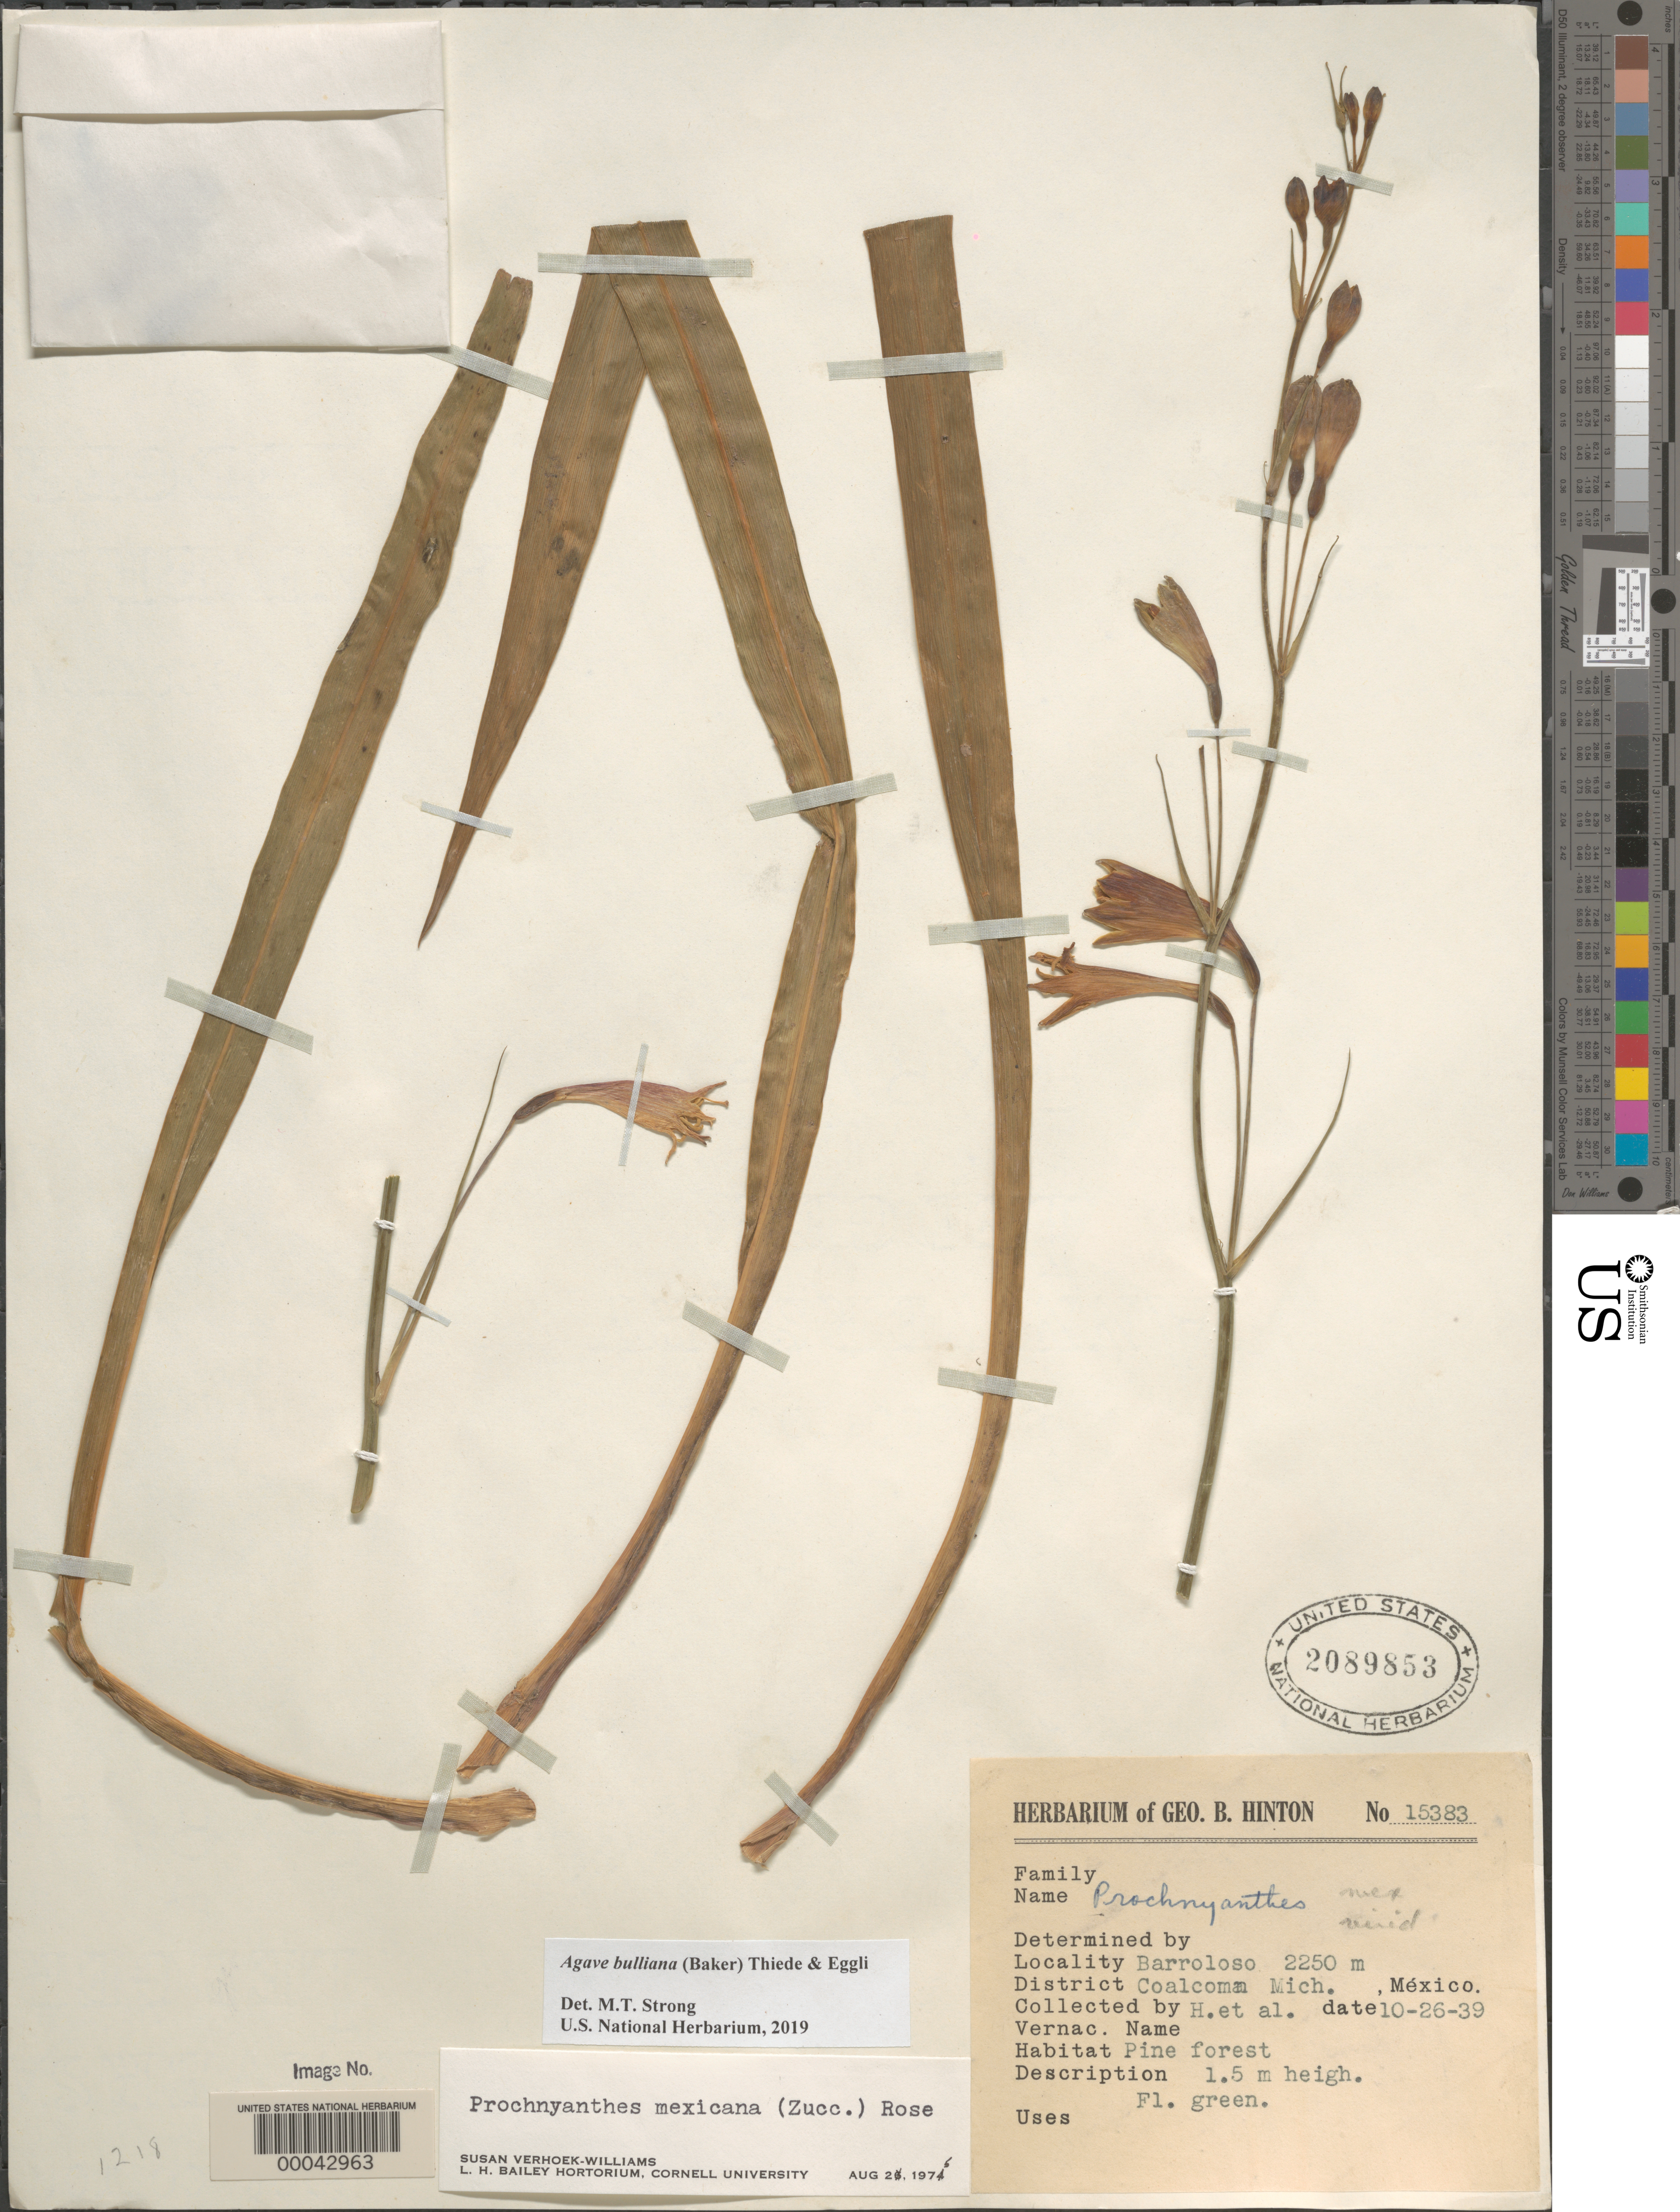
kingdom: Plantae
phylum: Tracheophyta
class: Liliopsida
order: Asparagales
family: Asparagaceae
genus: Agave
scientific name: Agave bulliana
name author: (Baker) Thiede & Eggli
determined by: Strong, Mark T., (BOT), Smithsonian Institution - National Museum of Natural History (UNITED STATES)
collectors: G. B. Hinton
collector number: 15383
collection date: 1939-10-26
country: Mexico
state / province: Michoacán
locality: Barroloso, Coalcoma [Coalcoman]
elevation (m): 1850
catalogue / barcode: US 2089853